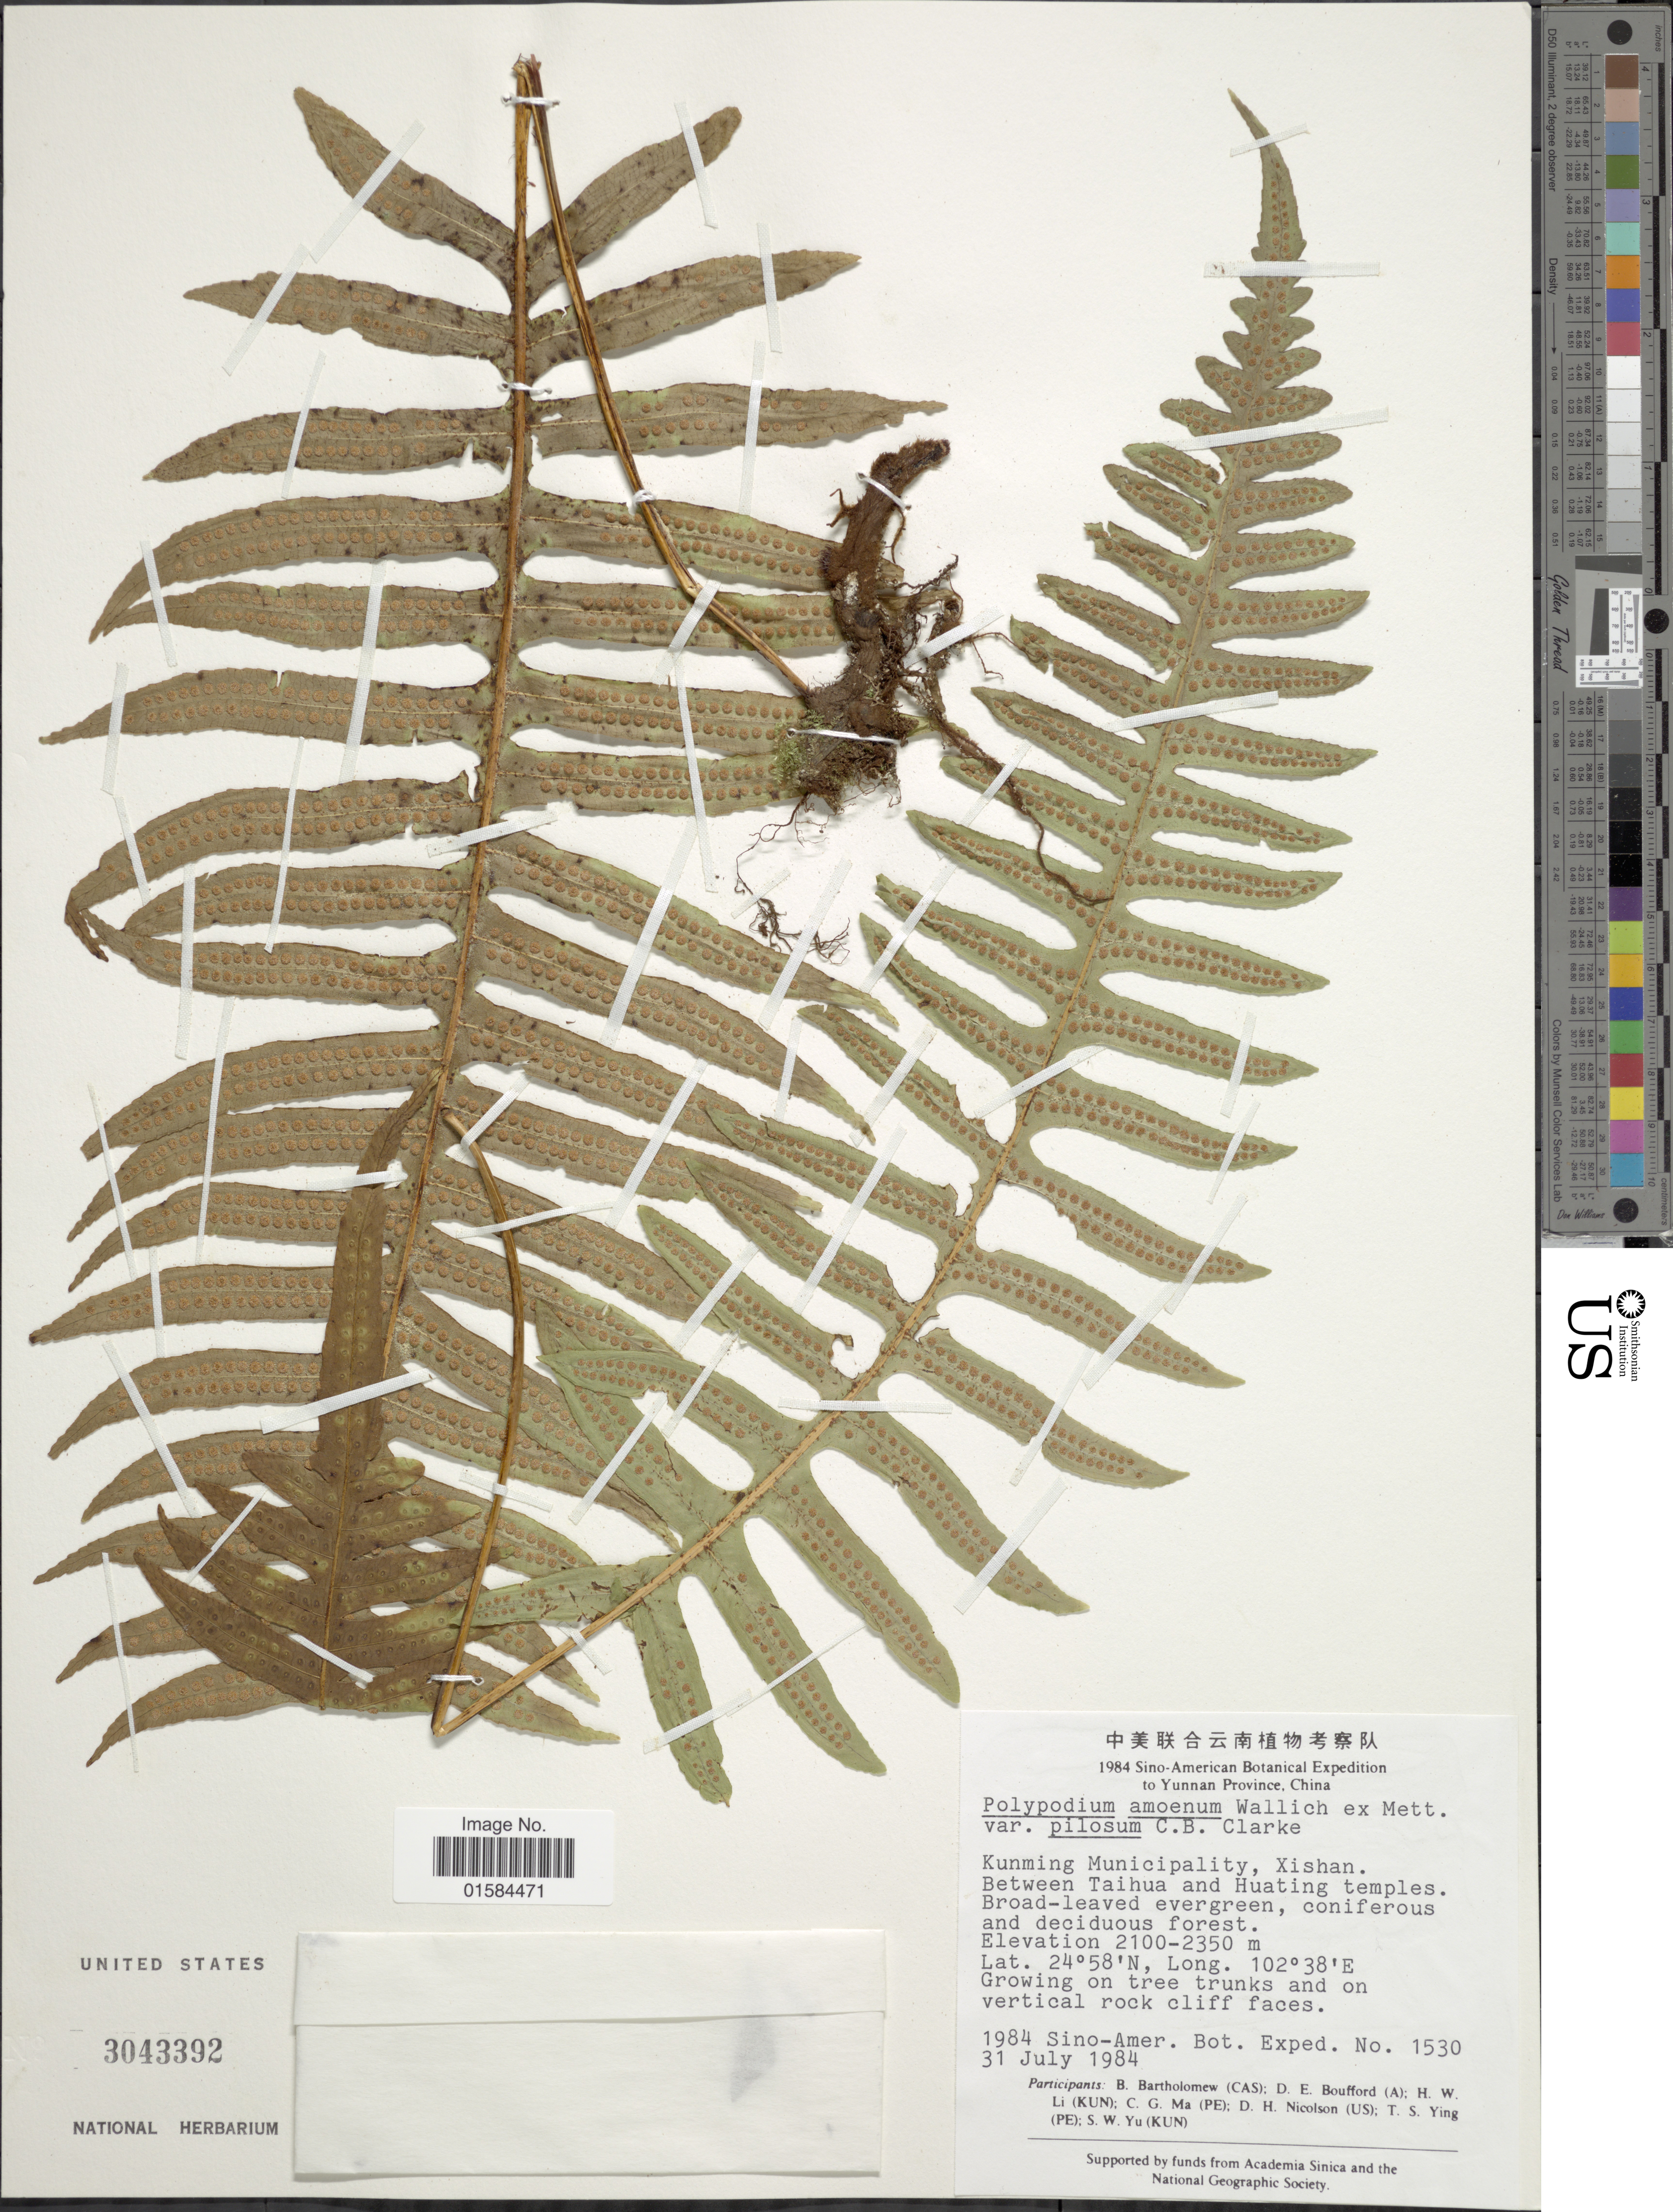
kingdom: Plantae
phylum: Tracheophyta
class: Polypodiopsida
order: Polypodiales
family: Polypodiaceae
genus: Goniophlebium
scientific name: Goniophlebium amoenum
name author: (Wall. ex Mett.) J. Sm.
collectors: Sino-Amer. Bot. Exped. 1984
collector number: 1530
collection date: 1984-07-31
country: China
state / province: Yunnan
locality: Yunnan Province, Kunming Municipality, Xishan, between Taihua and Huating temples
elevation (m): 2100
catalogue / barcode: US 3043392